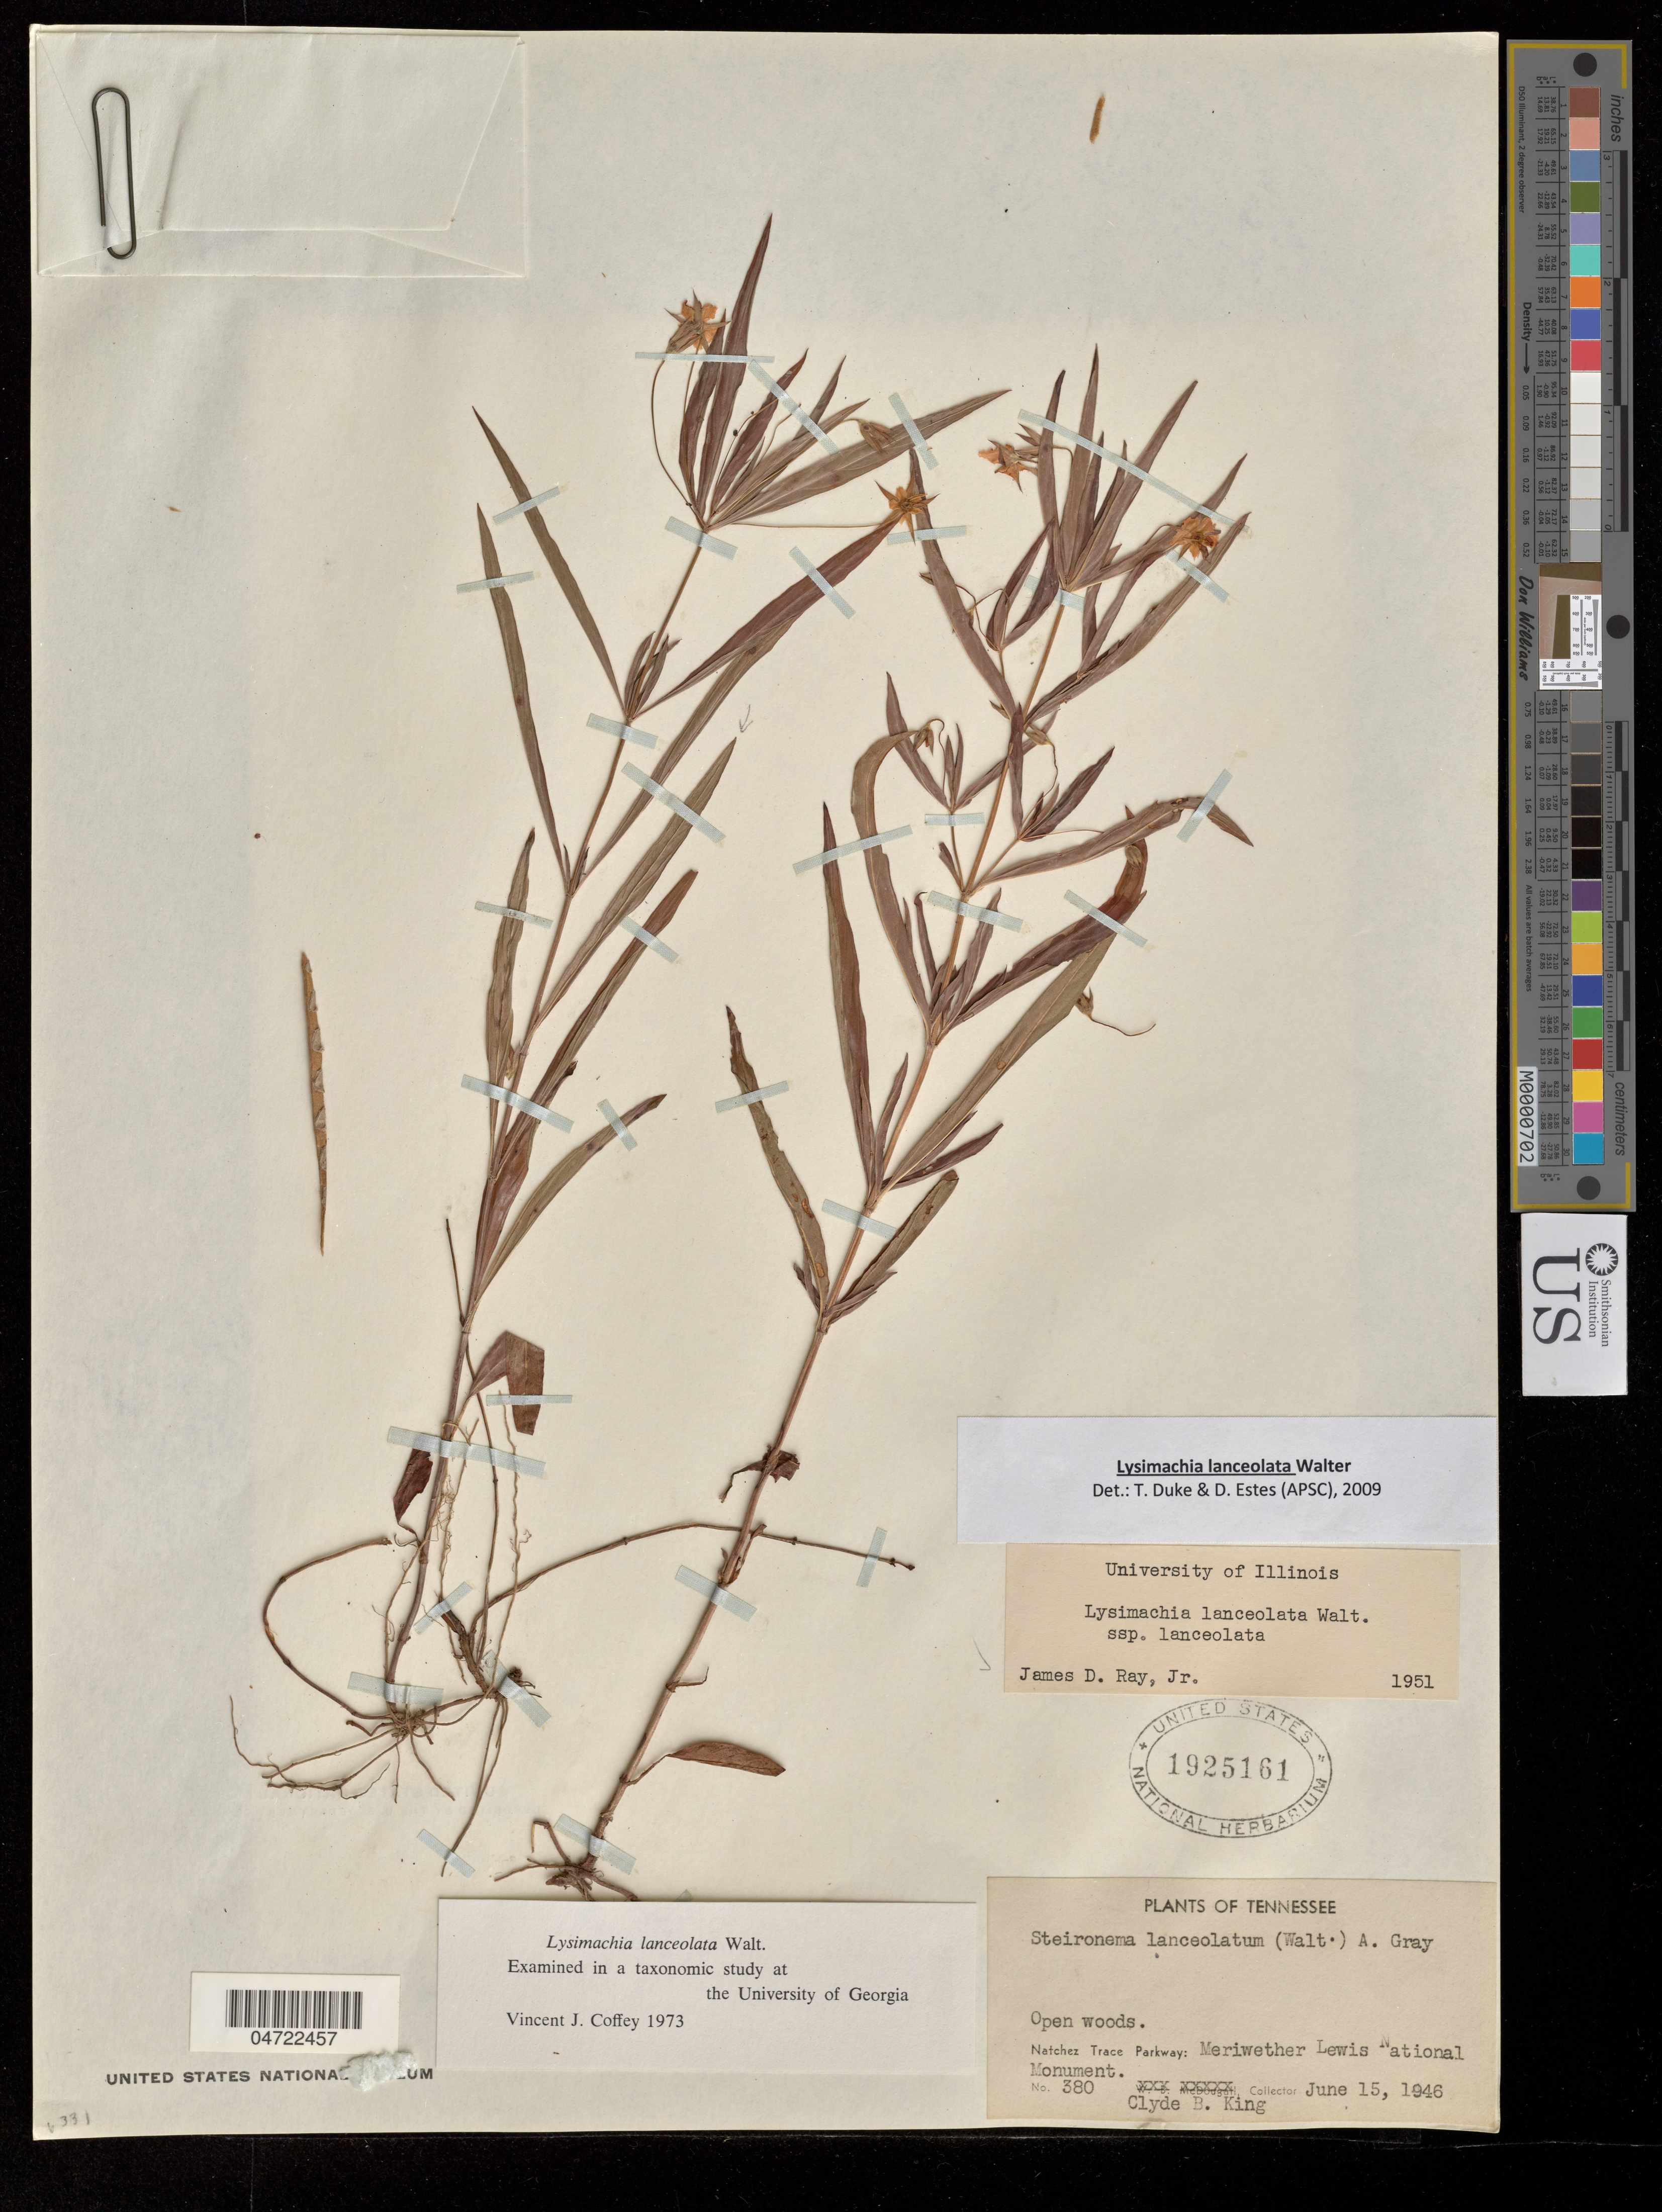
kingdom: Plantae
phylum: Tracheophyta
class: Magnoliopsida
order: Ericales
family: Primulaceae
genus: Lysimachia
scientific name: Lysimachia lanceolata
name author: Walter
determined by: Duke, T.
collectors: C. King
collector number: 380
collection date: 1946-06-15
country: United States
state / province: Tennessee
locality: Natchez Trace Parkway: Meriwether Lewis National Monument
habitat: Open woods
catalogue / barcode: US 1925161